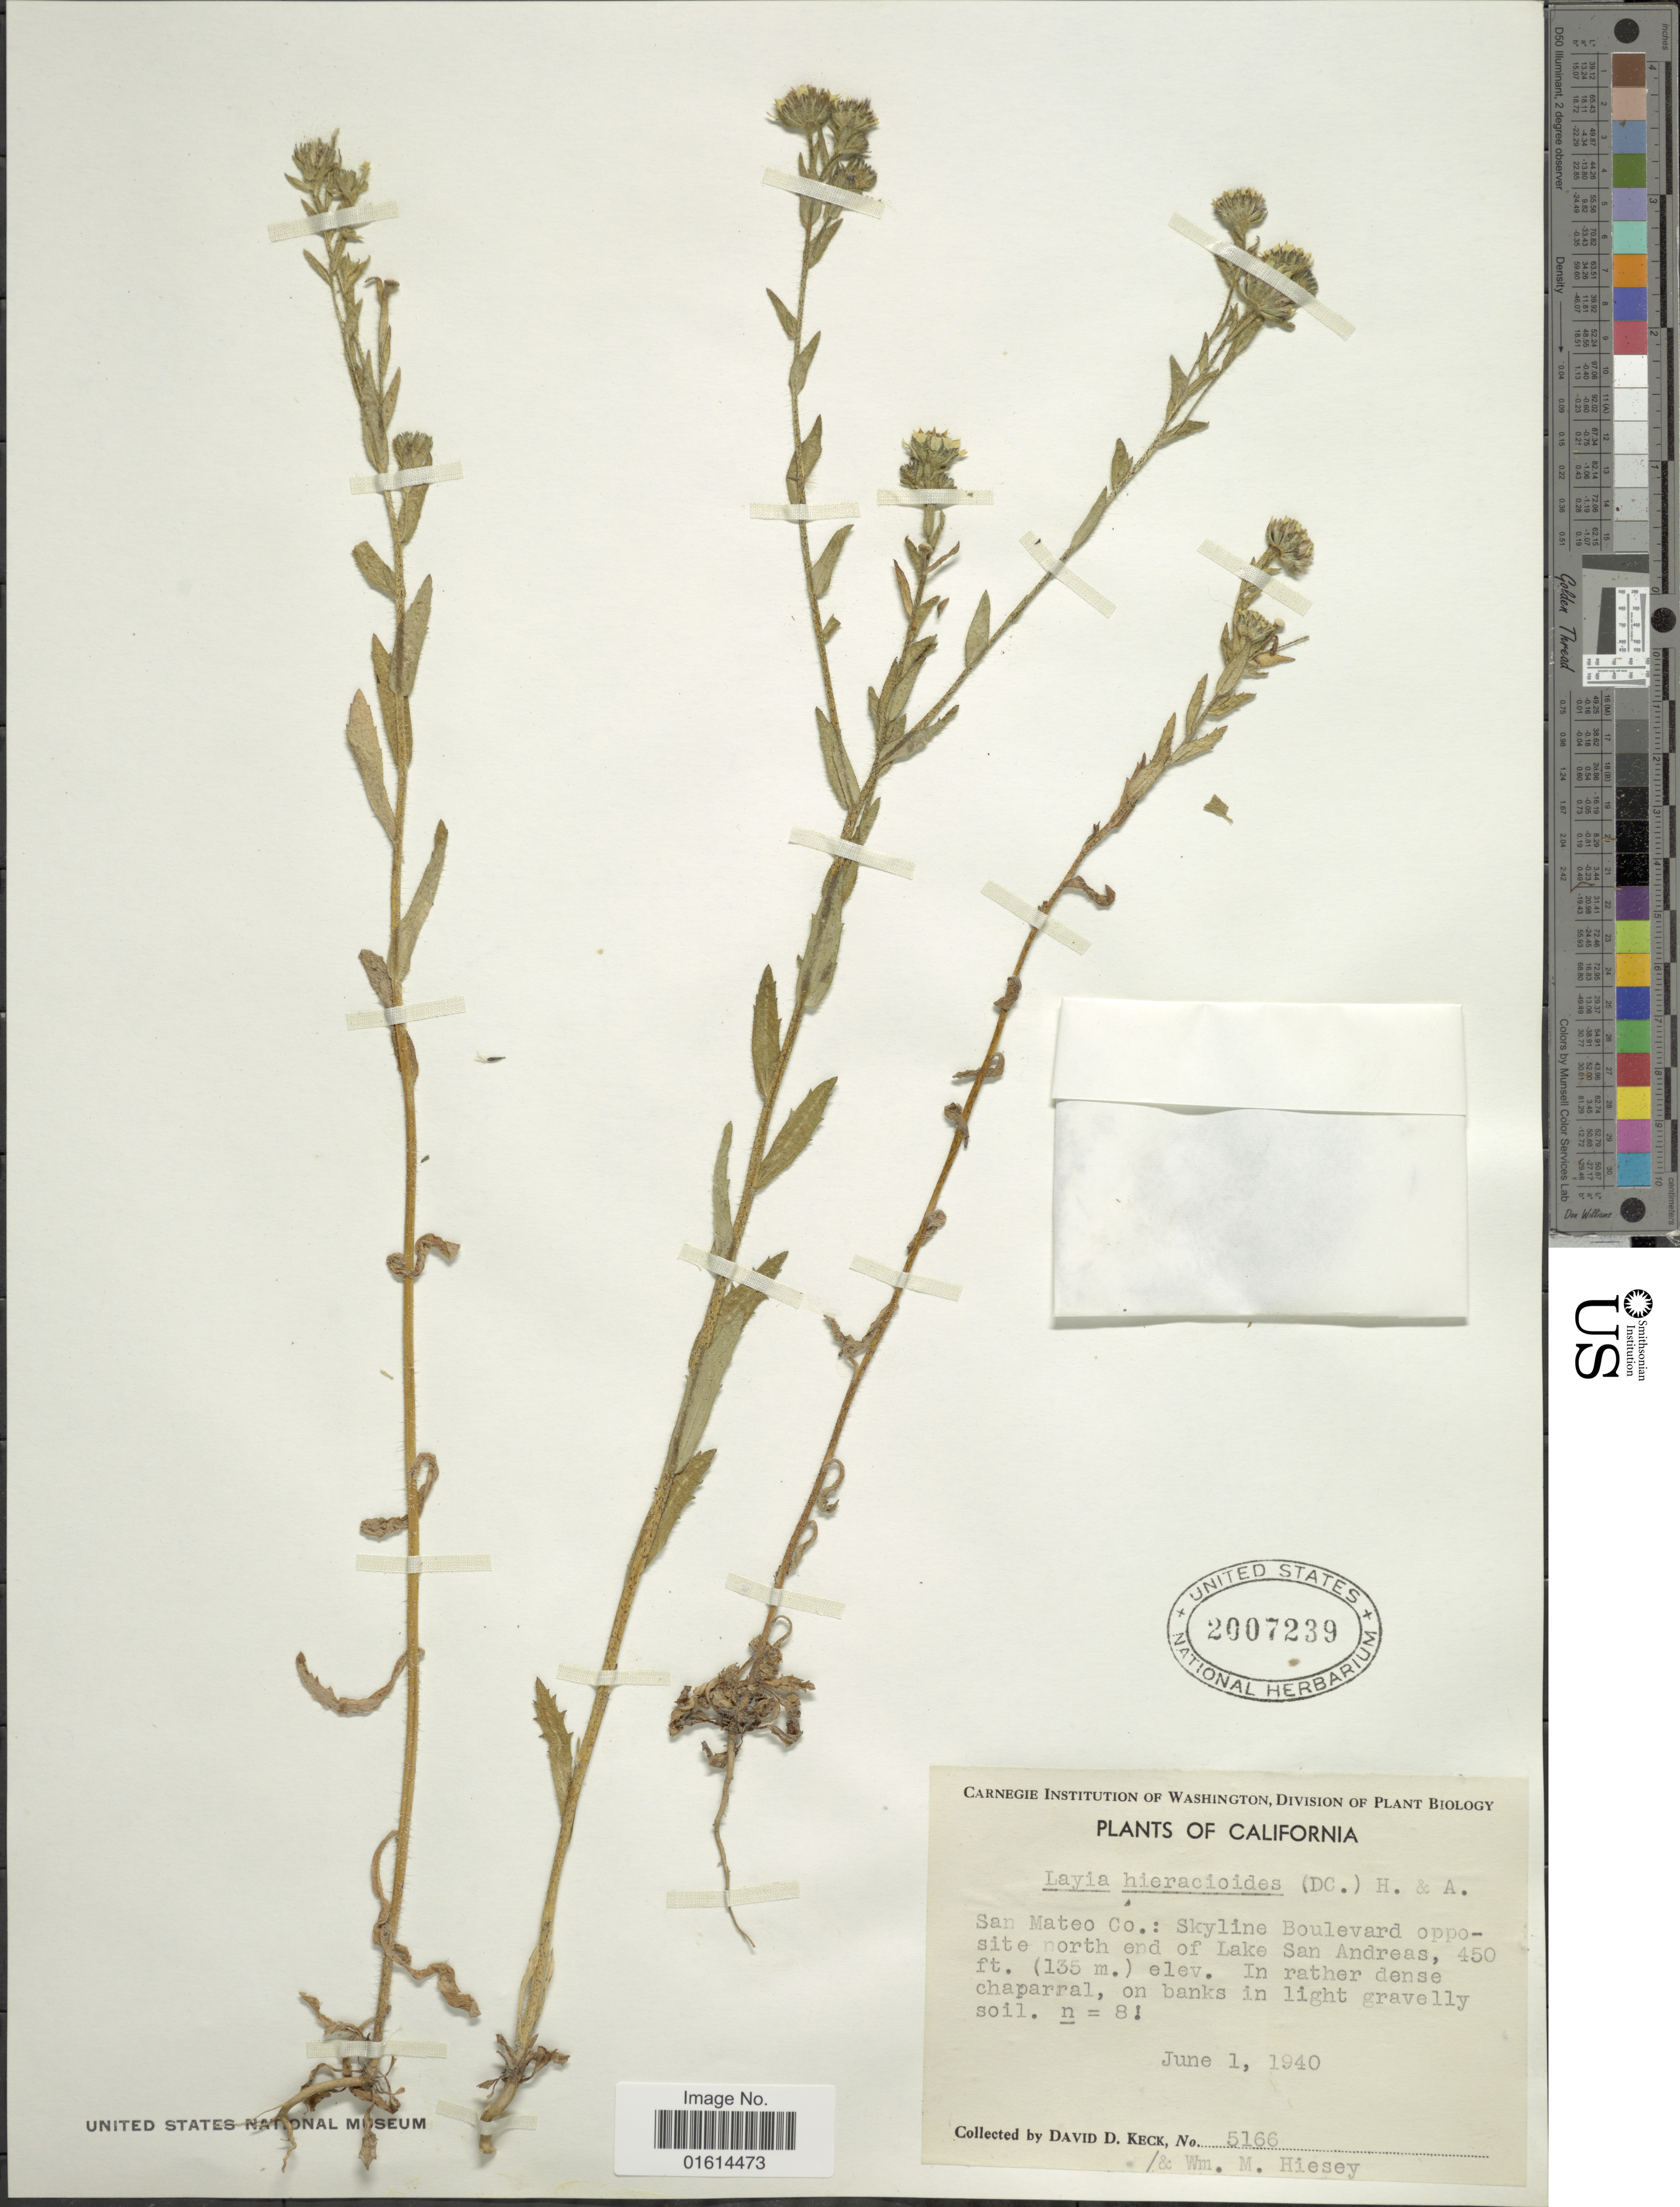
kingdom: Plantae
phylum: Tracheophyta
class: Magnoliopsida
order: Asterales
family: Asteraceae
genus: Layia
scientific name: Layia hieracioides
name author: (Hook. & Arn.) DC.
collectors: D. D. Keck & W. Hiesey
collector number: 5166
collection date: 1940-06-01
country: United States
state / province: California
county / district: San Mateo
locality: San Mateo Co., Skyline Boulevard opposite north end of Lake San Andreas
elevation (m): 137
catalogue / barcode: US 2007239